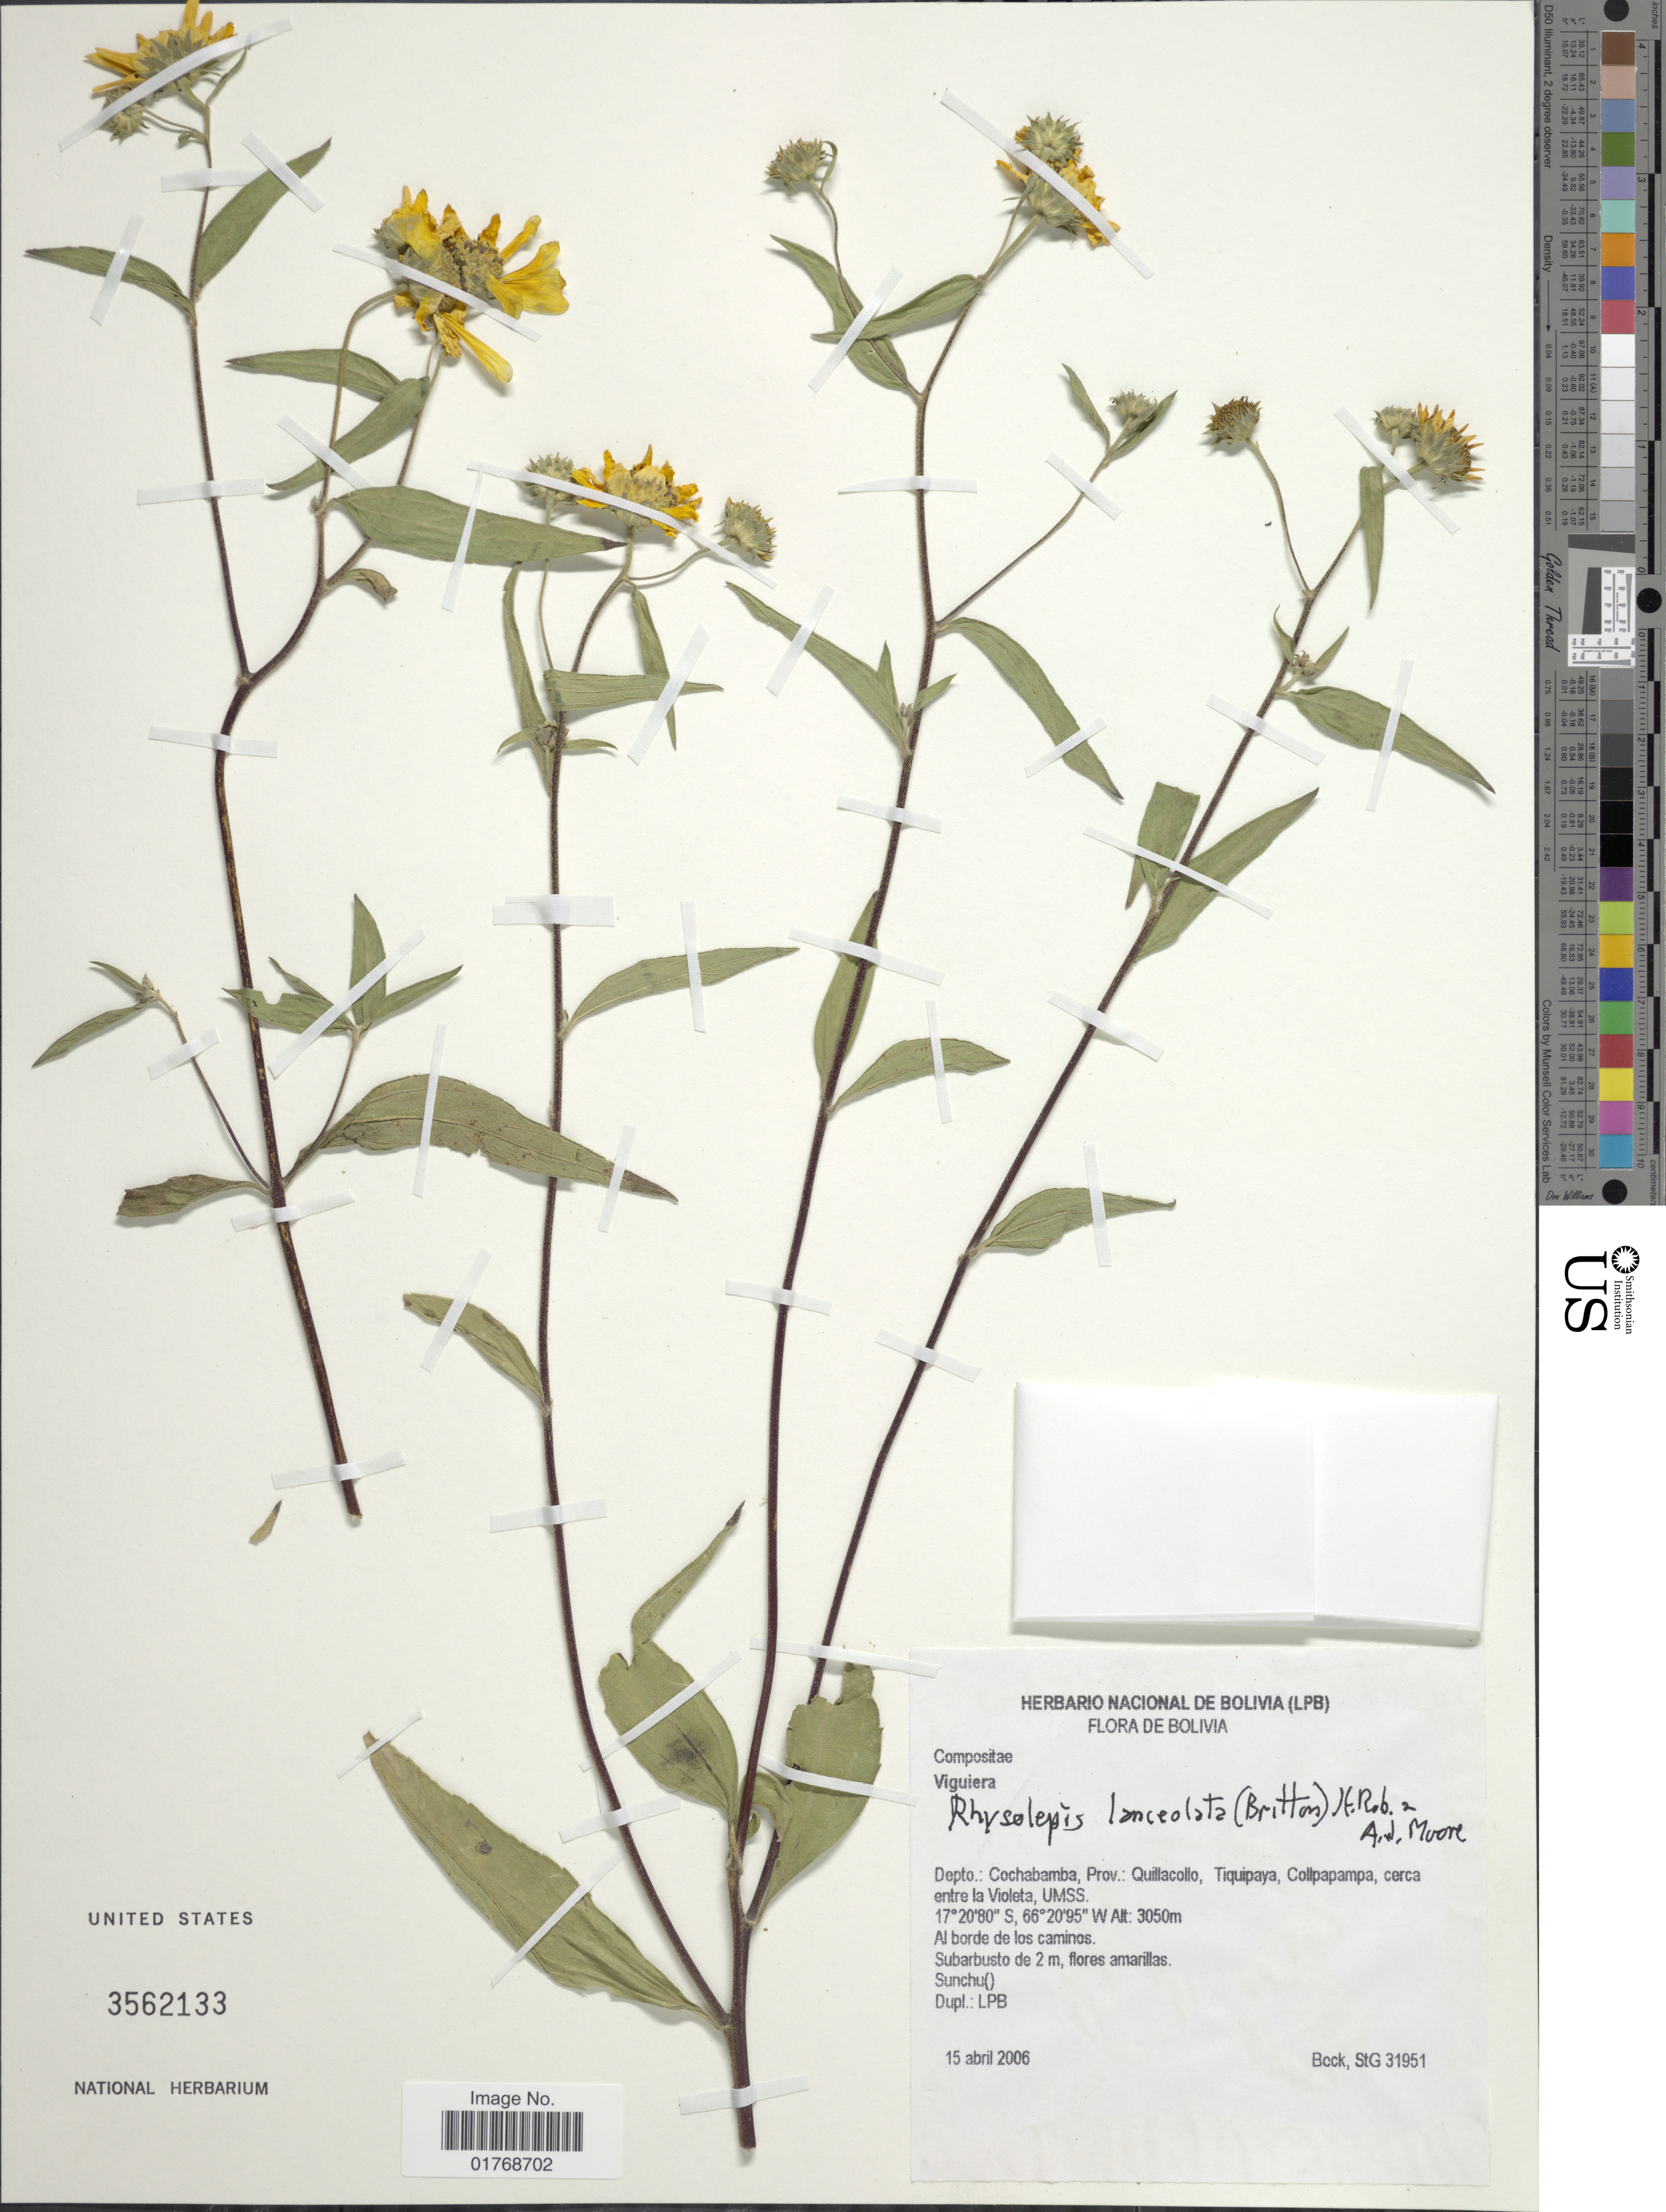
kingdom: Plantae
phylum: Tracheophyta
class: Magnoliopsida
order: Asterales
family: Asteraceae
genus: Viguiera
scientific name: Viguiera laciniata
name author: A. Gray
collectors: S. G. Beck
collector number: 31951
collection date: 2006-04-15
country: Bolivia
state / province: Cochabamba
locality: Depto.: Cochabamba. Prov.: Quillacollo, Tiquipaya, Collpapampa, cerca entre la Violeta, UMSS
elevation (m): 3050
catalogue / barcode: US 3562133